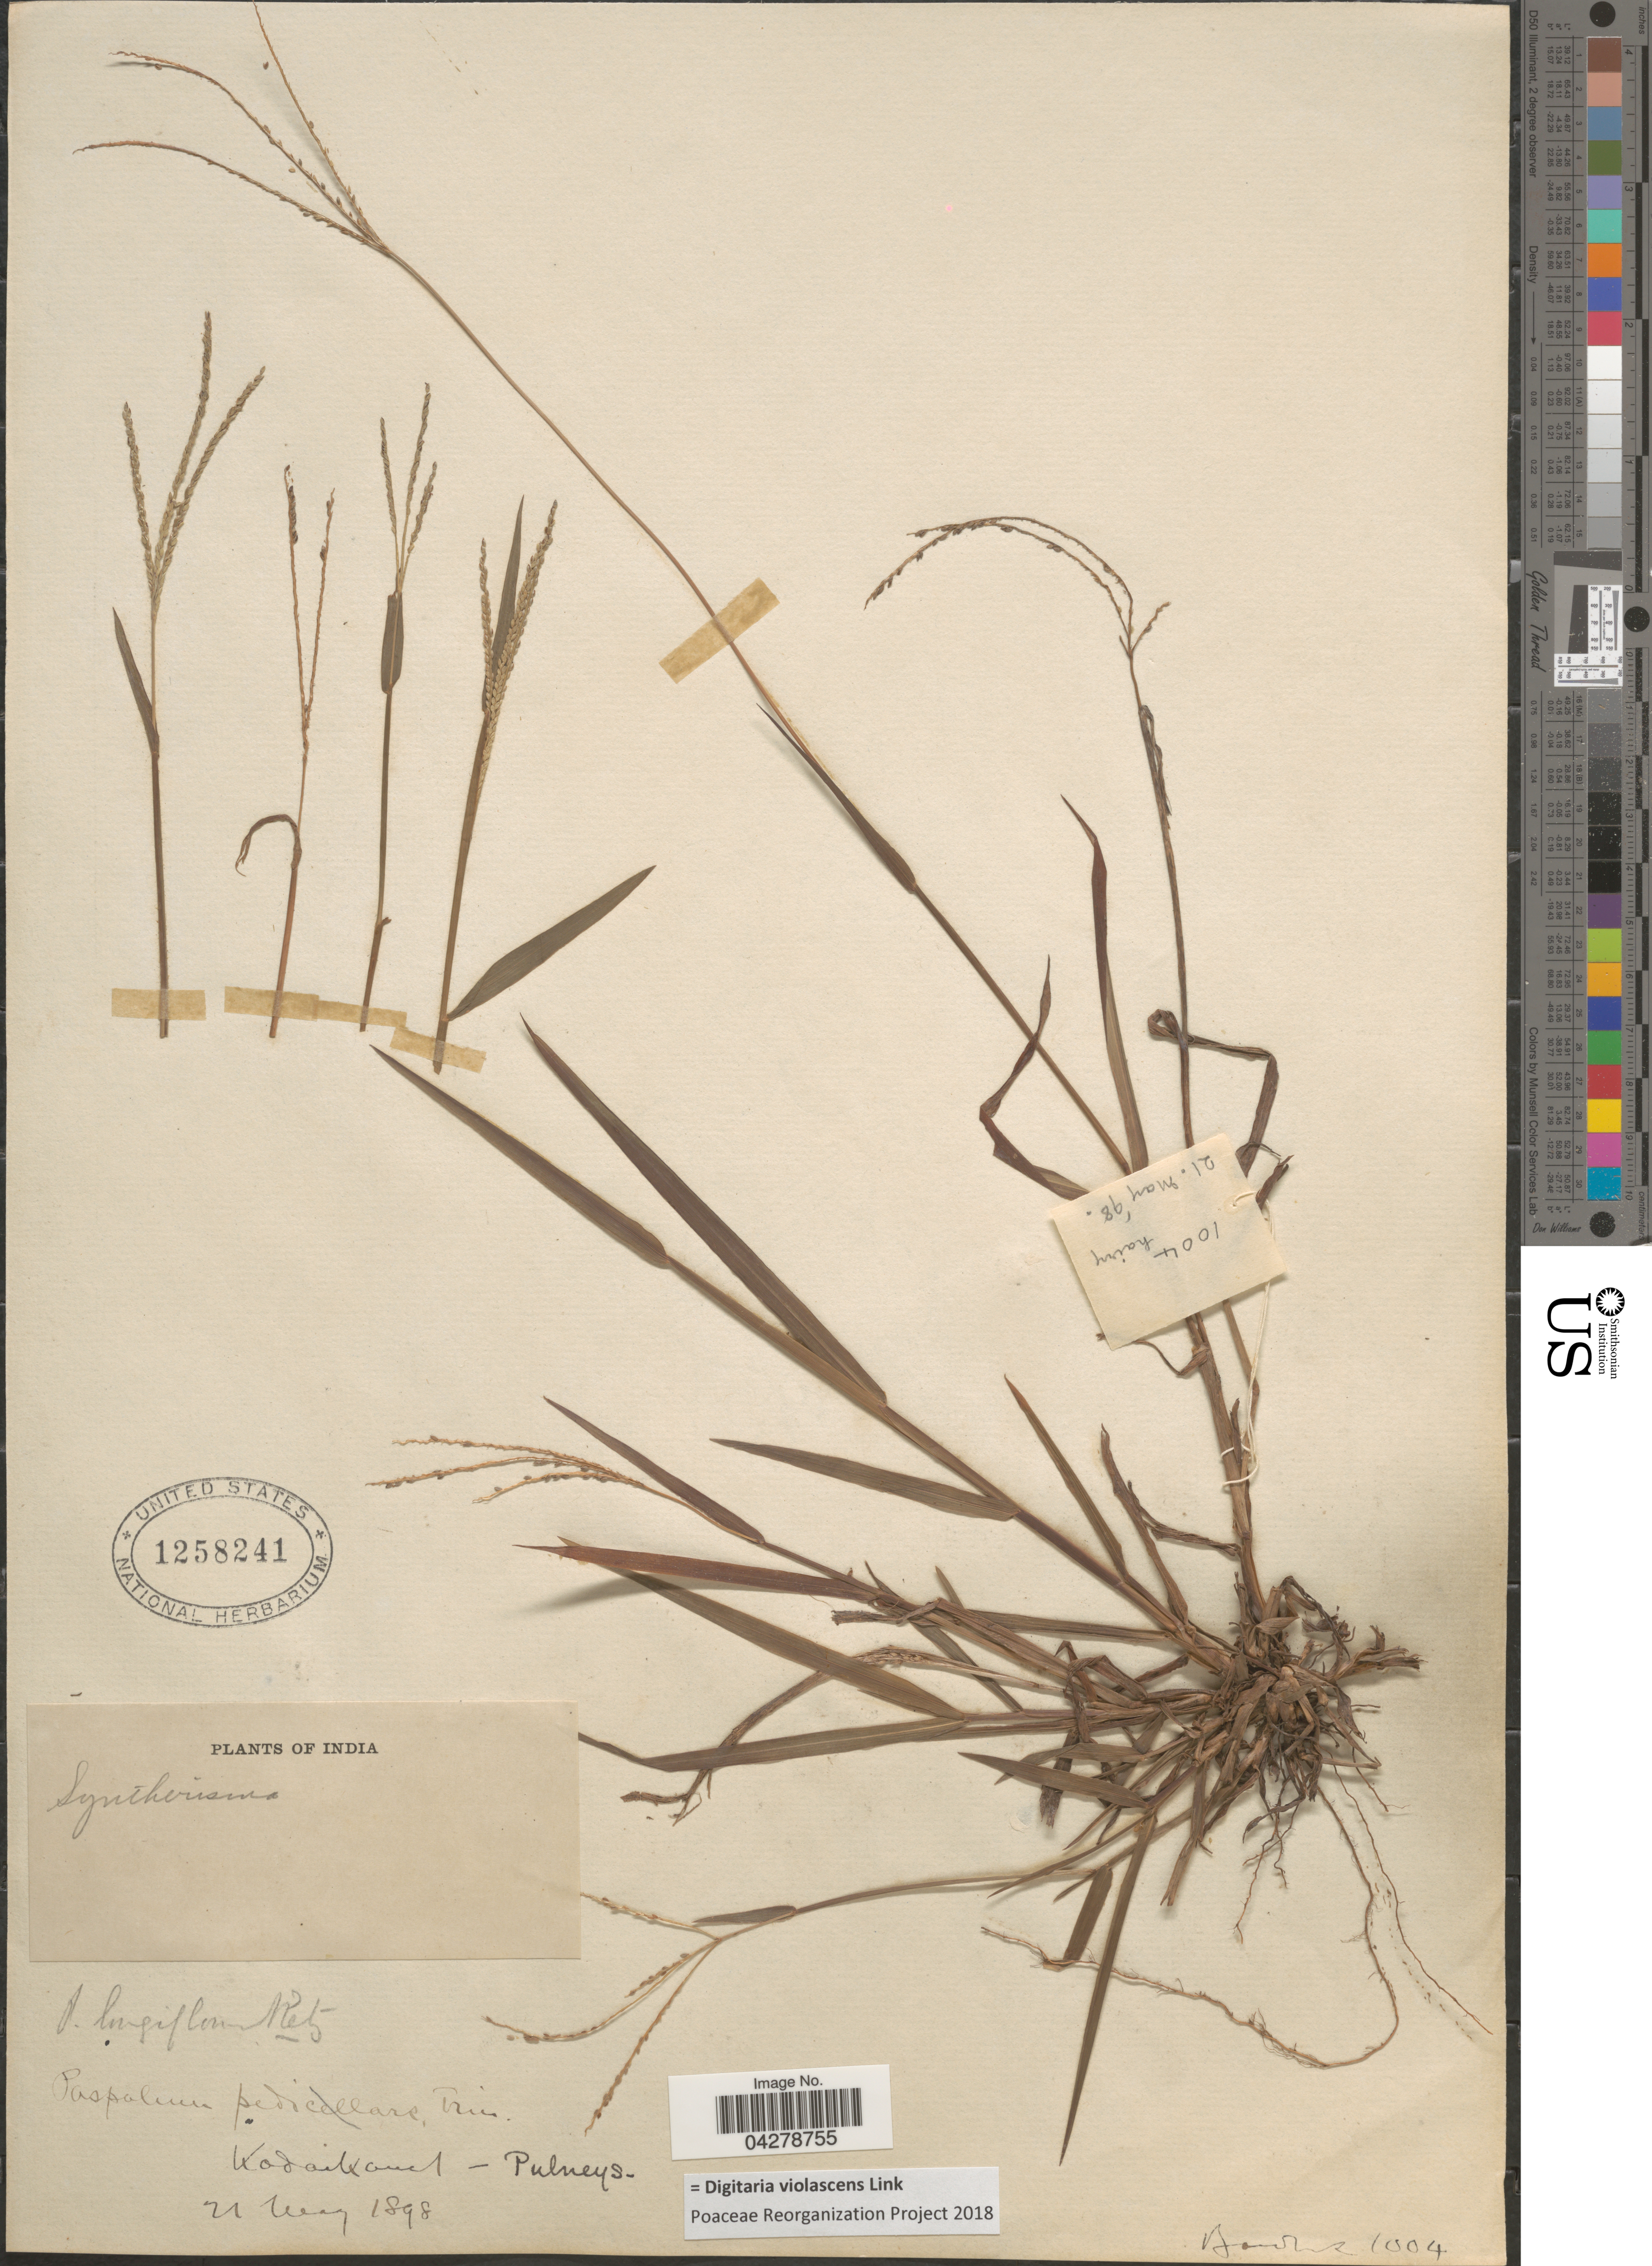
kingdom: Plantae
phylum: Tracheophyta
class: Liliopsida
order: Poales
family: Poaceae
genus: Digitaria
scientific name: Digitaria violascens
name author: Link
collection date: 1898-05-21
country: India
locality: Kodaikanal - Pulneys.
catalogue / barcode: US 1258241